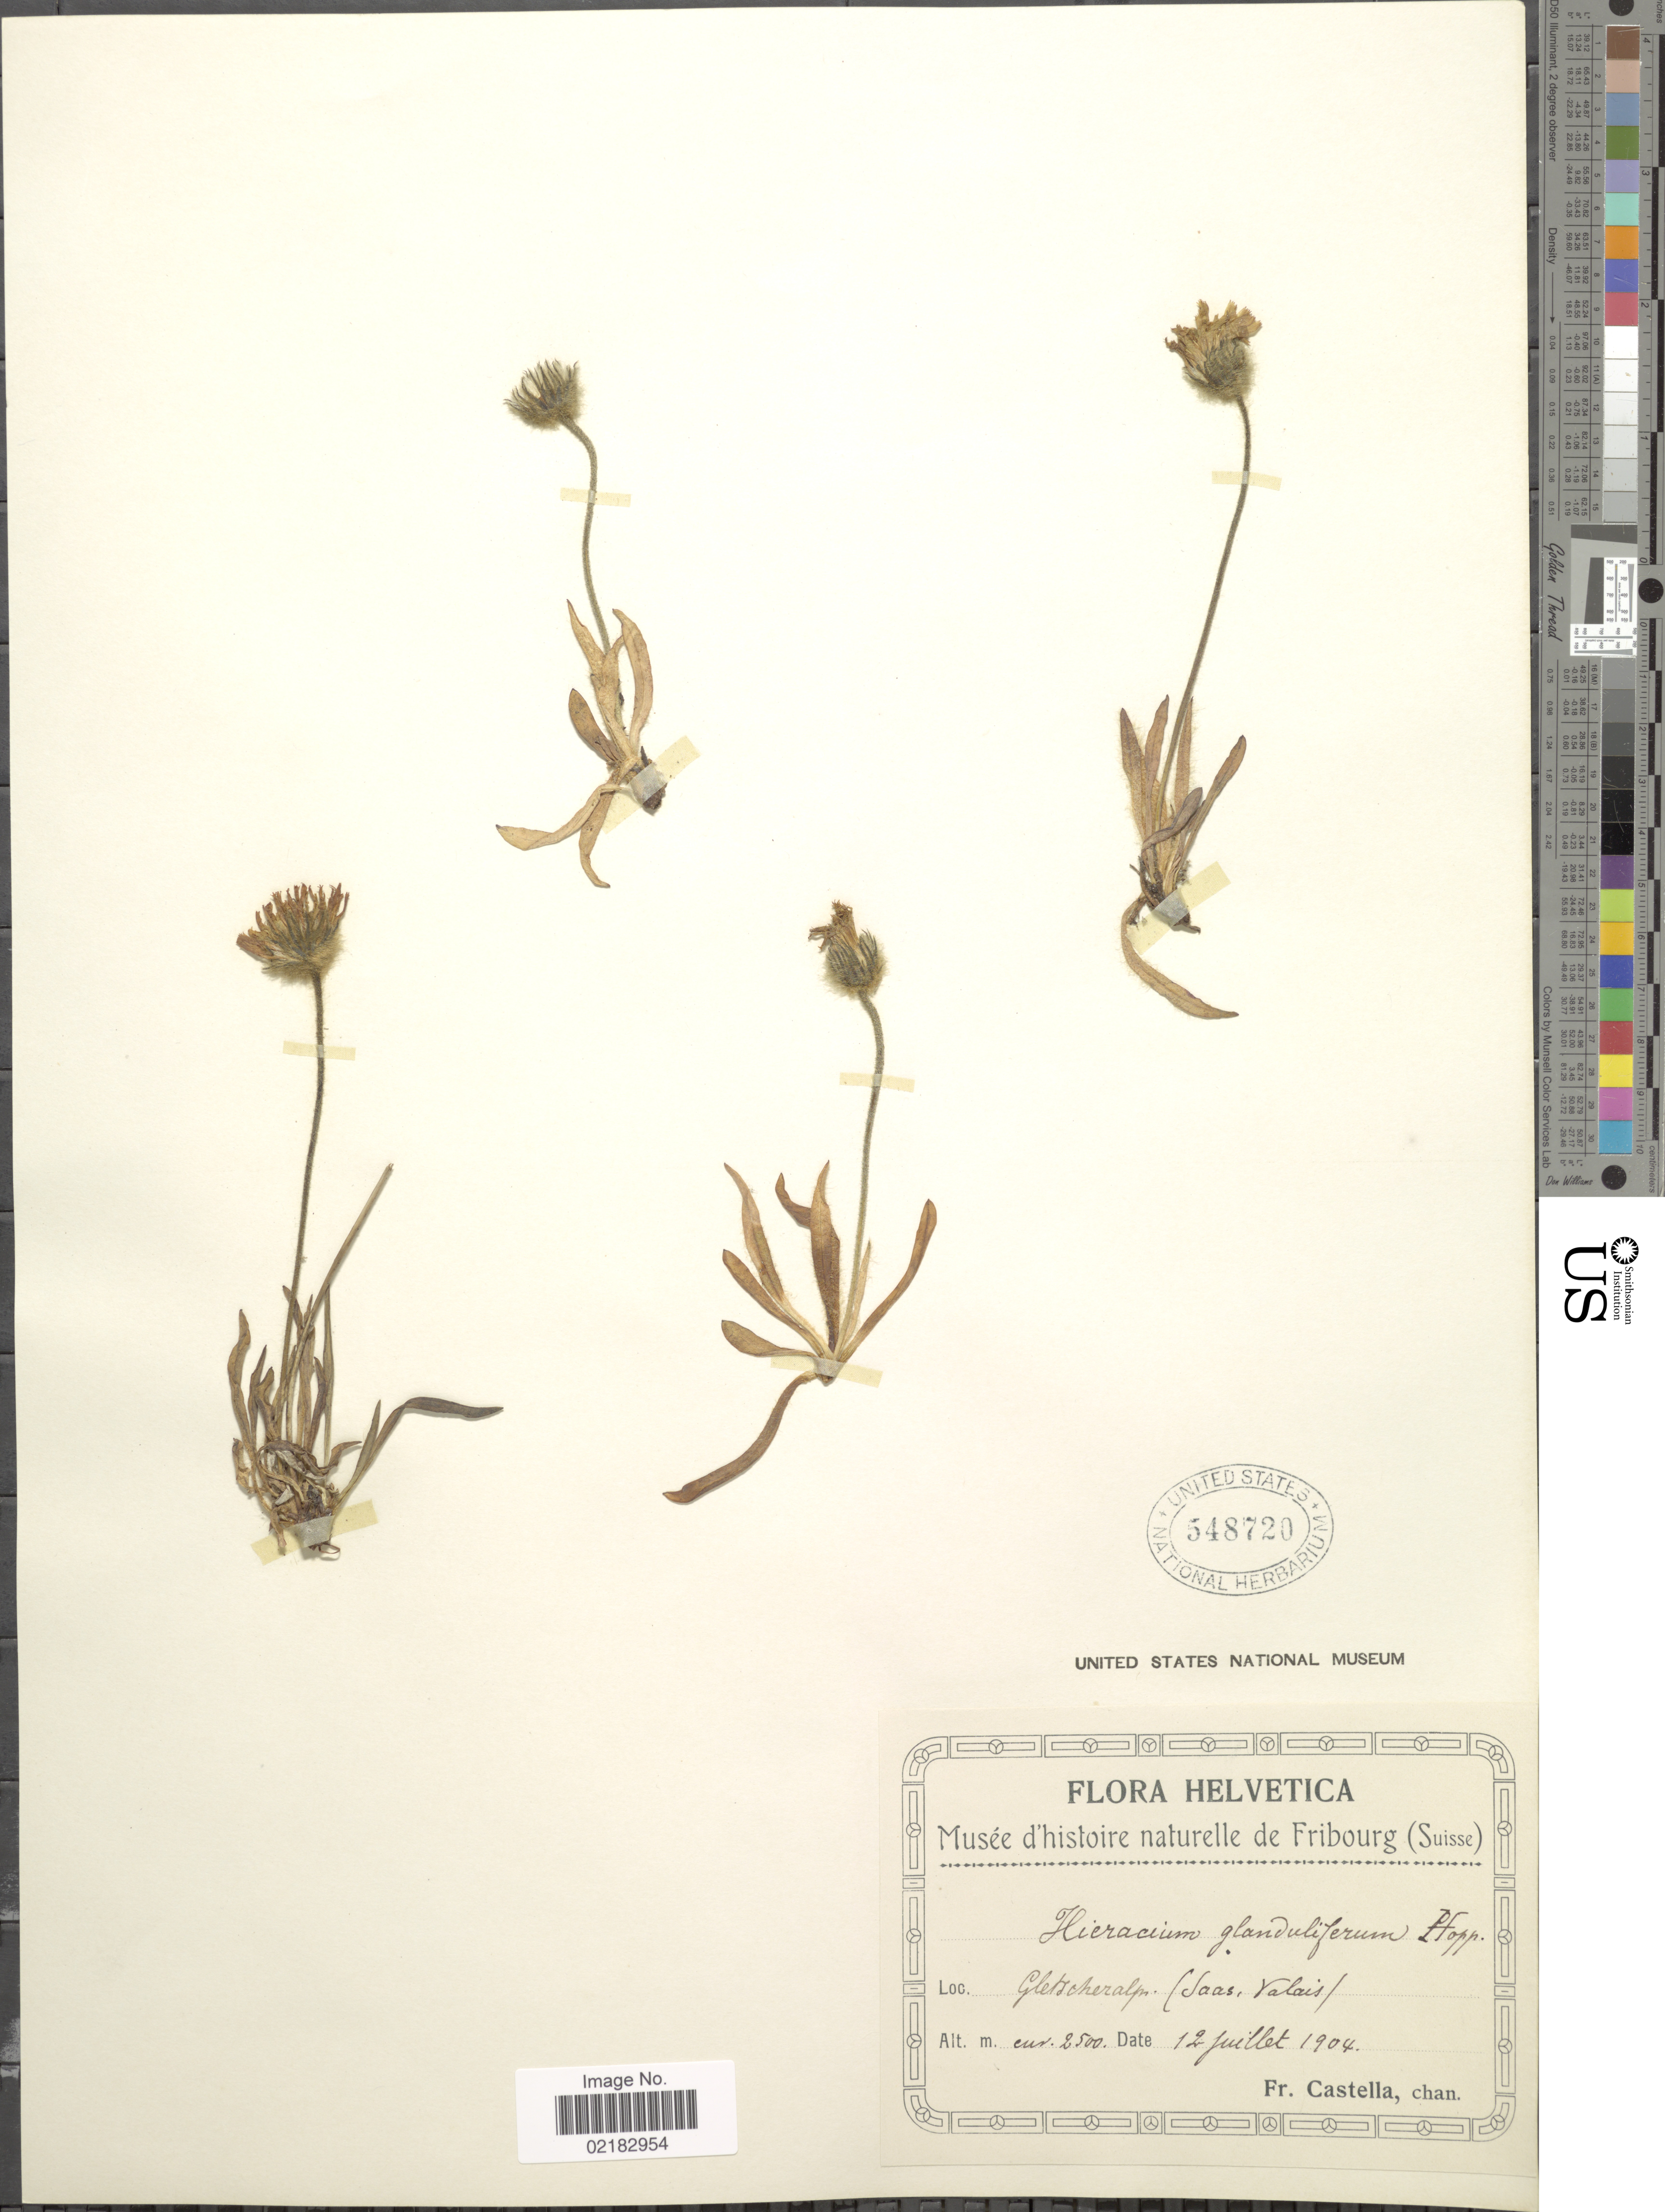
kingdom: Plantae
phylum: Tracheophyta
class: Magnoliopsida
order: Asterales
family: Asteraceae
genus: Hieracium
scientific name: Hieracium piliferum subsp. glanduliferum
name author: (Hoppe) Zahn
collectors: Fr. Castella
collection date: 1904-07-12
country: Switzerland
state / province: Valais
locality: Helvetica, Gletscheralpn. (Saas, Valais)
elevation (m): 2500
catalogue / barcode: US 548720